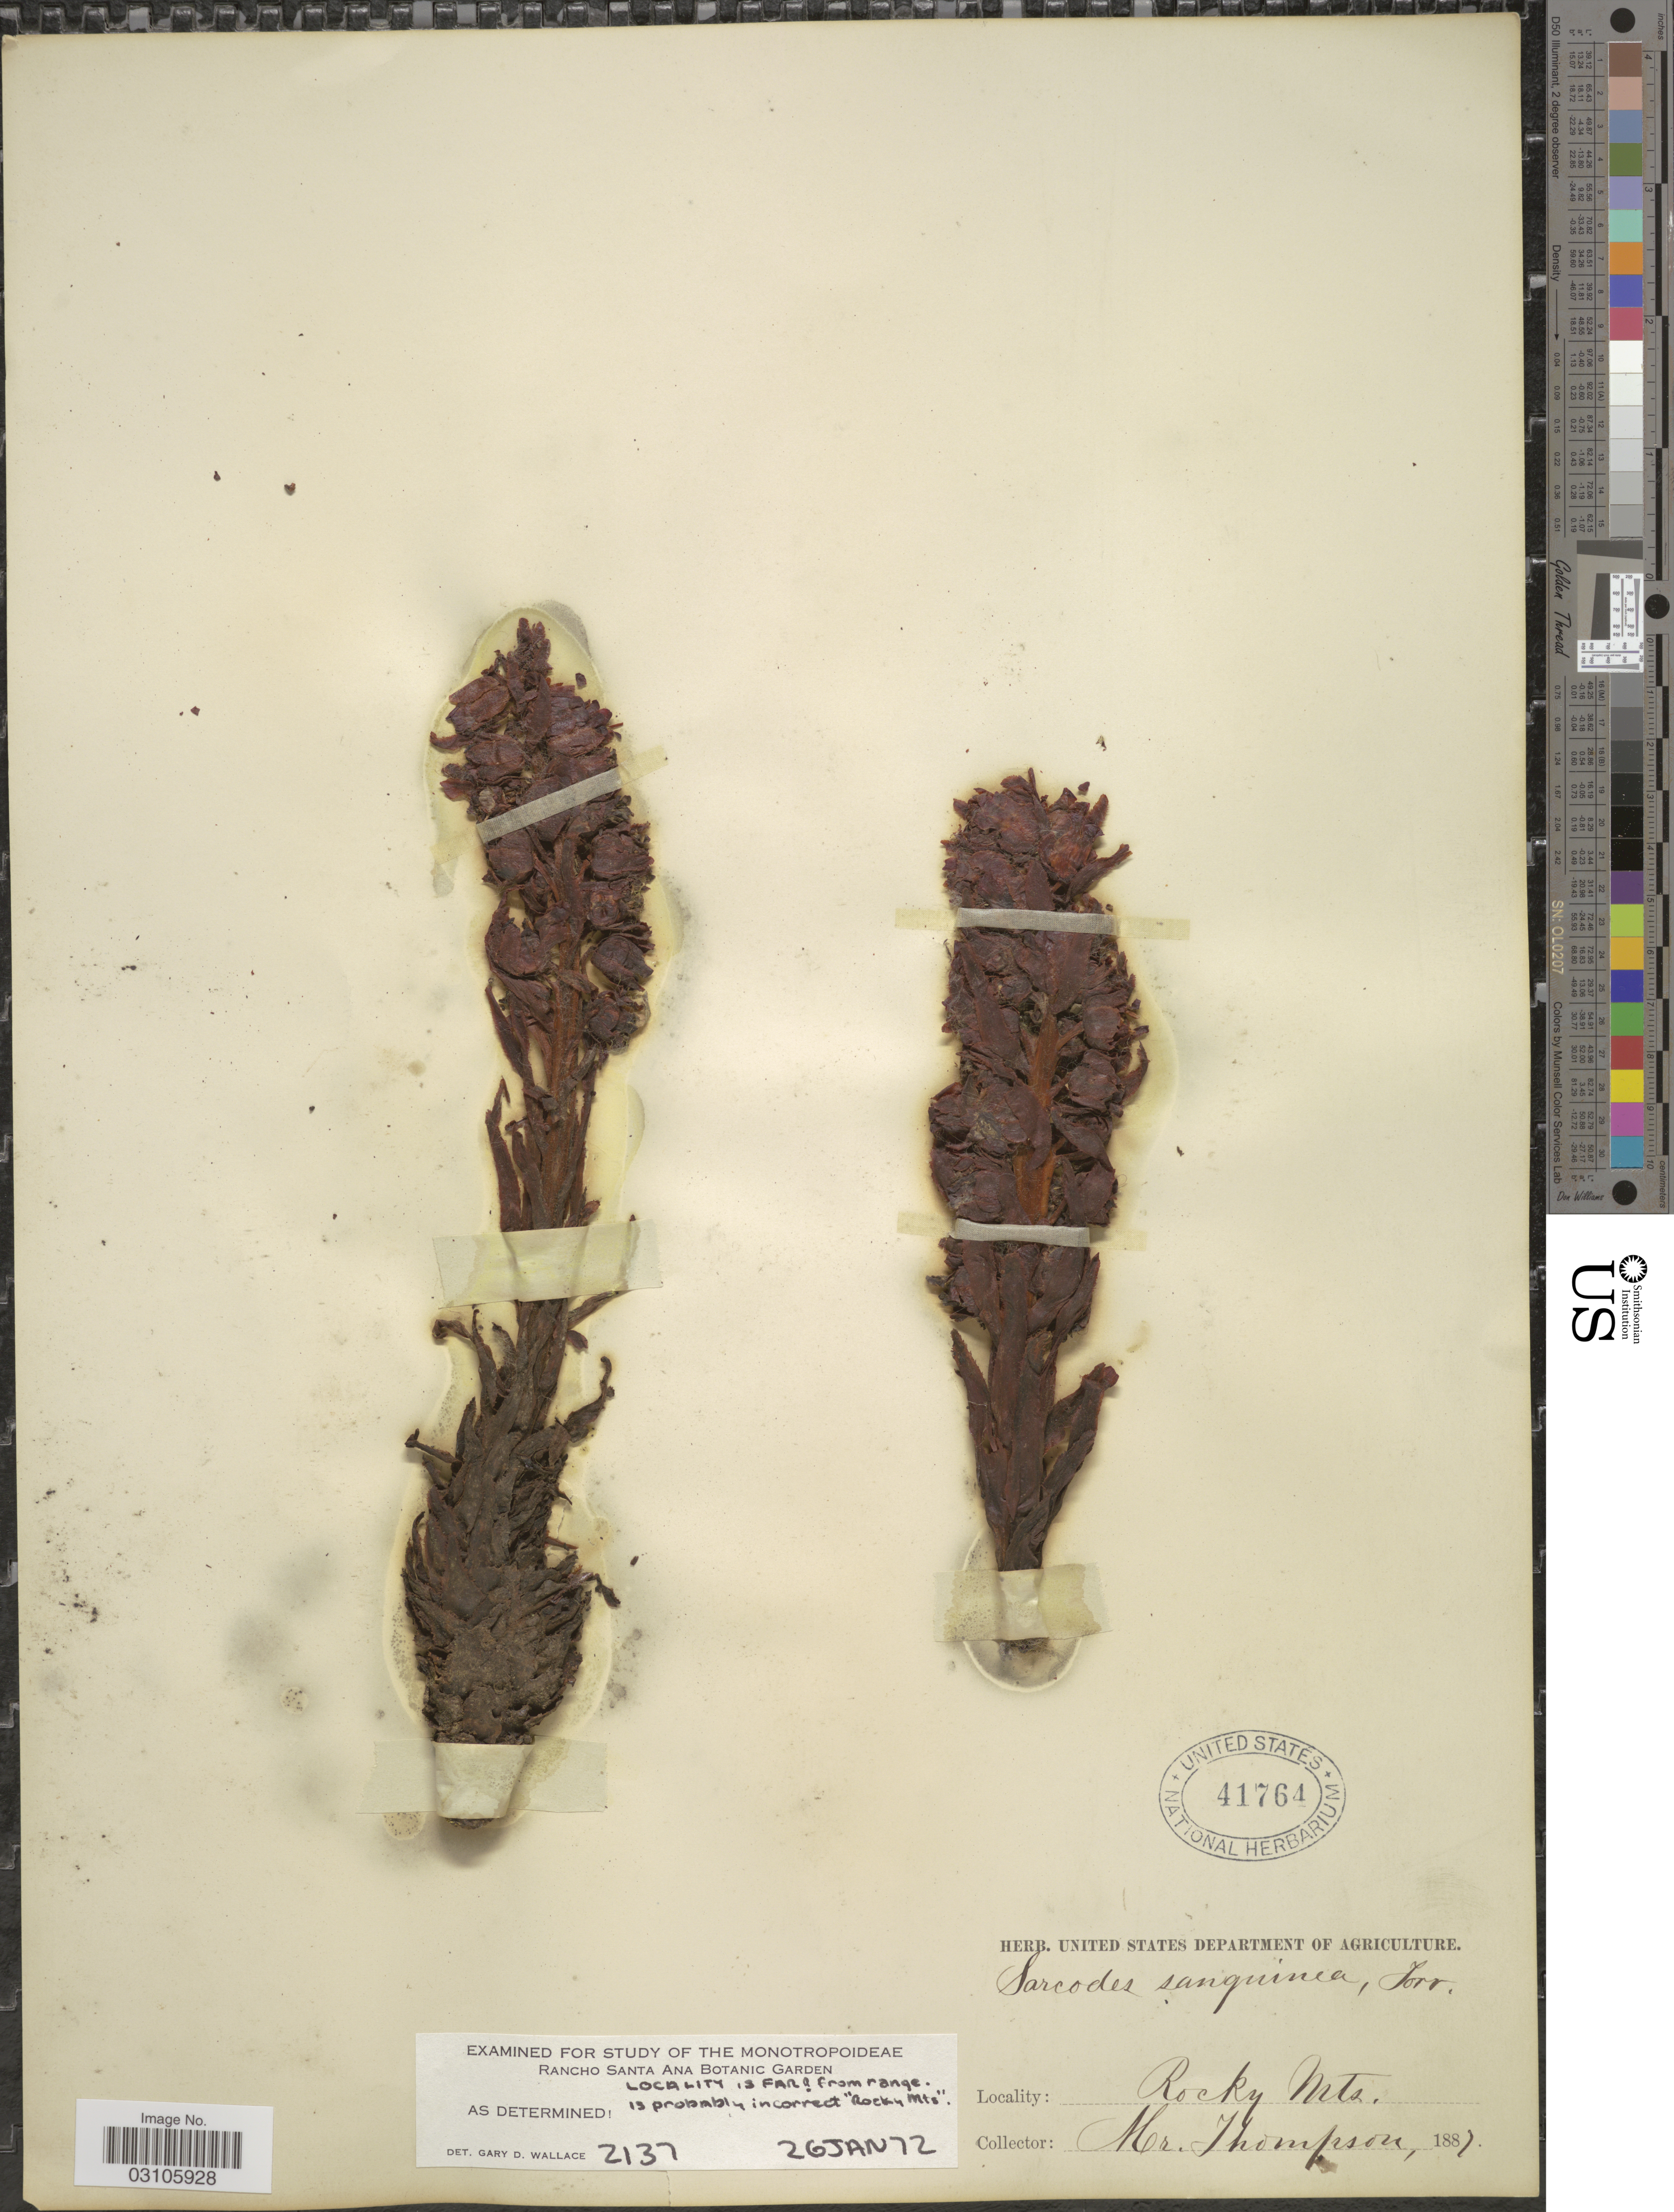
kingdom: Plantae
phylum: Tracheophyta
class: Magnoliopsida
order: Ericales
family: Ericaceae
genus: Sarcodes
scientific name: Sarcodes sanguinea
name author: Torr.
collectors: Thompson, --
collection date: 1887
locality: Rocky Mts.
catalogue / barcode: US 41764